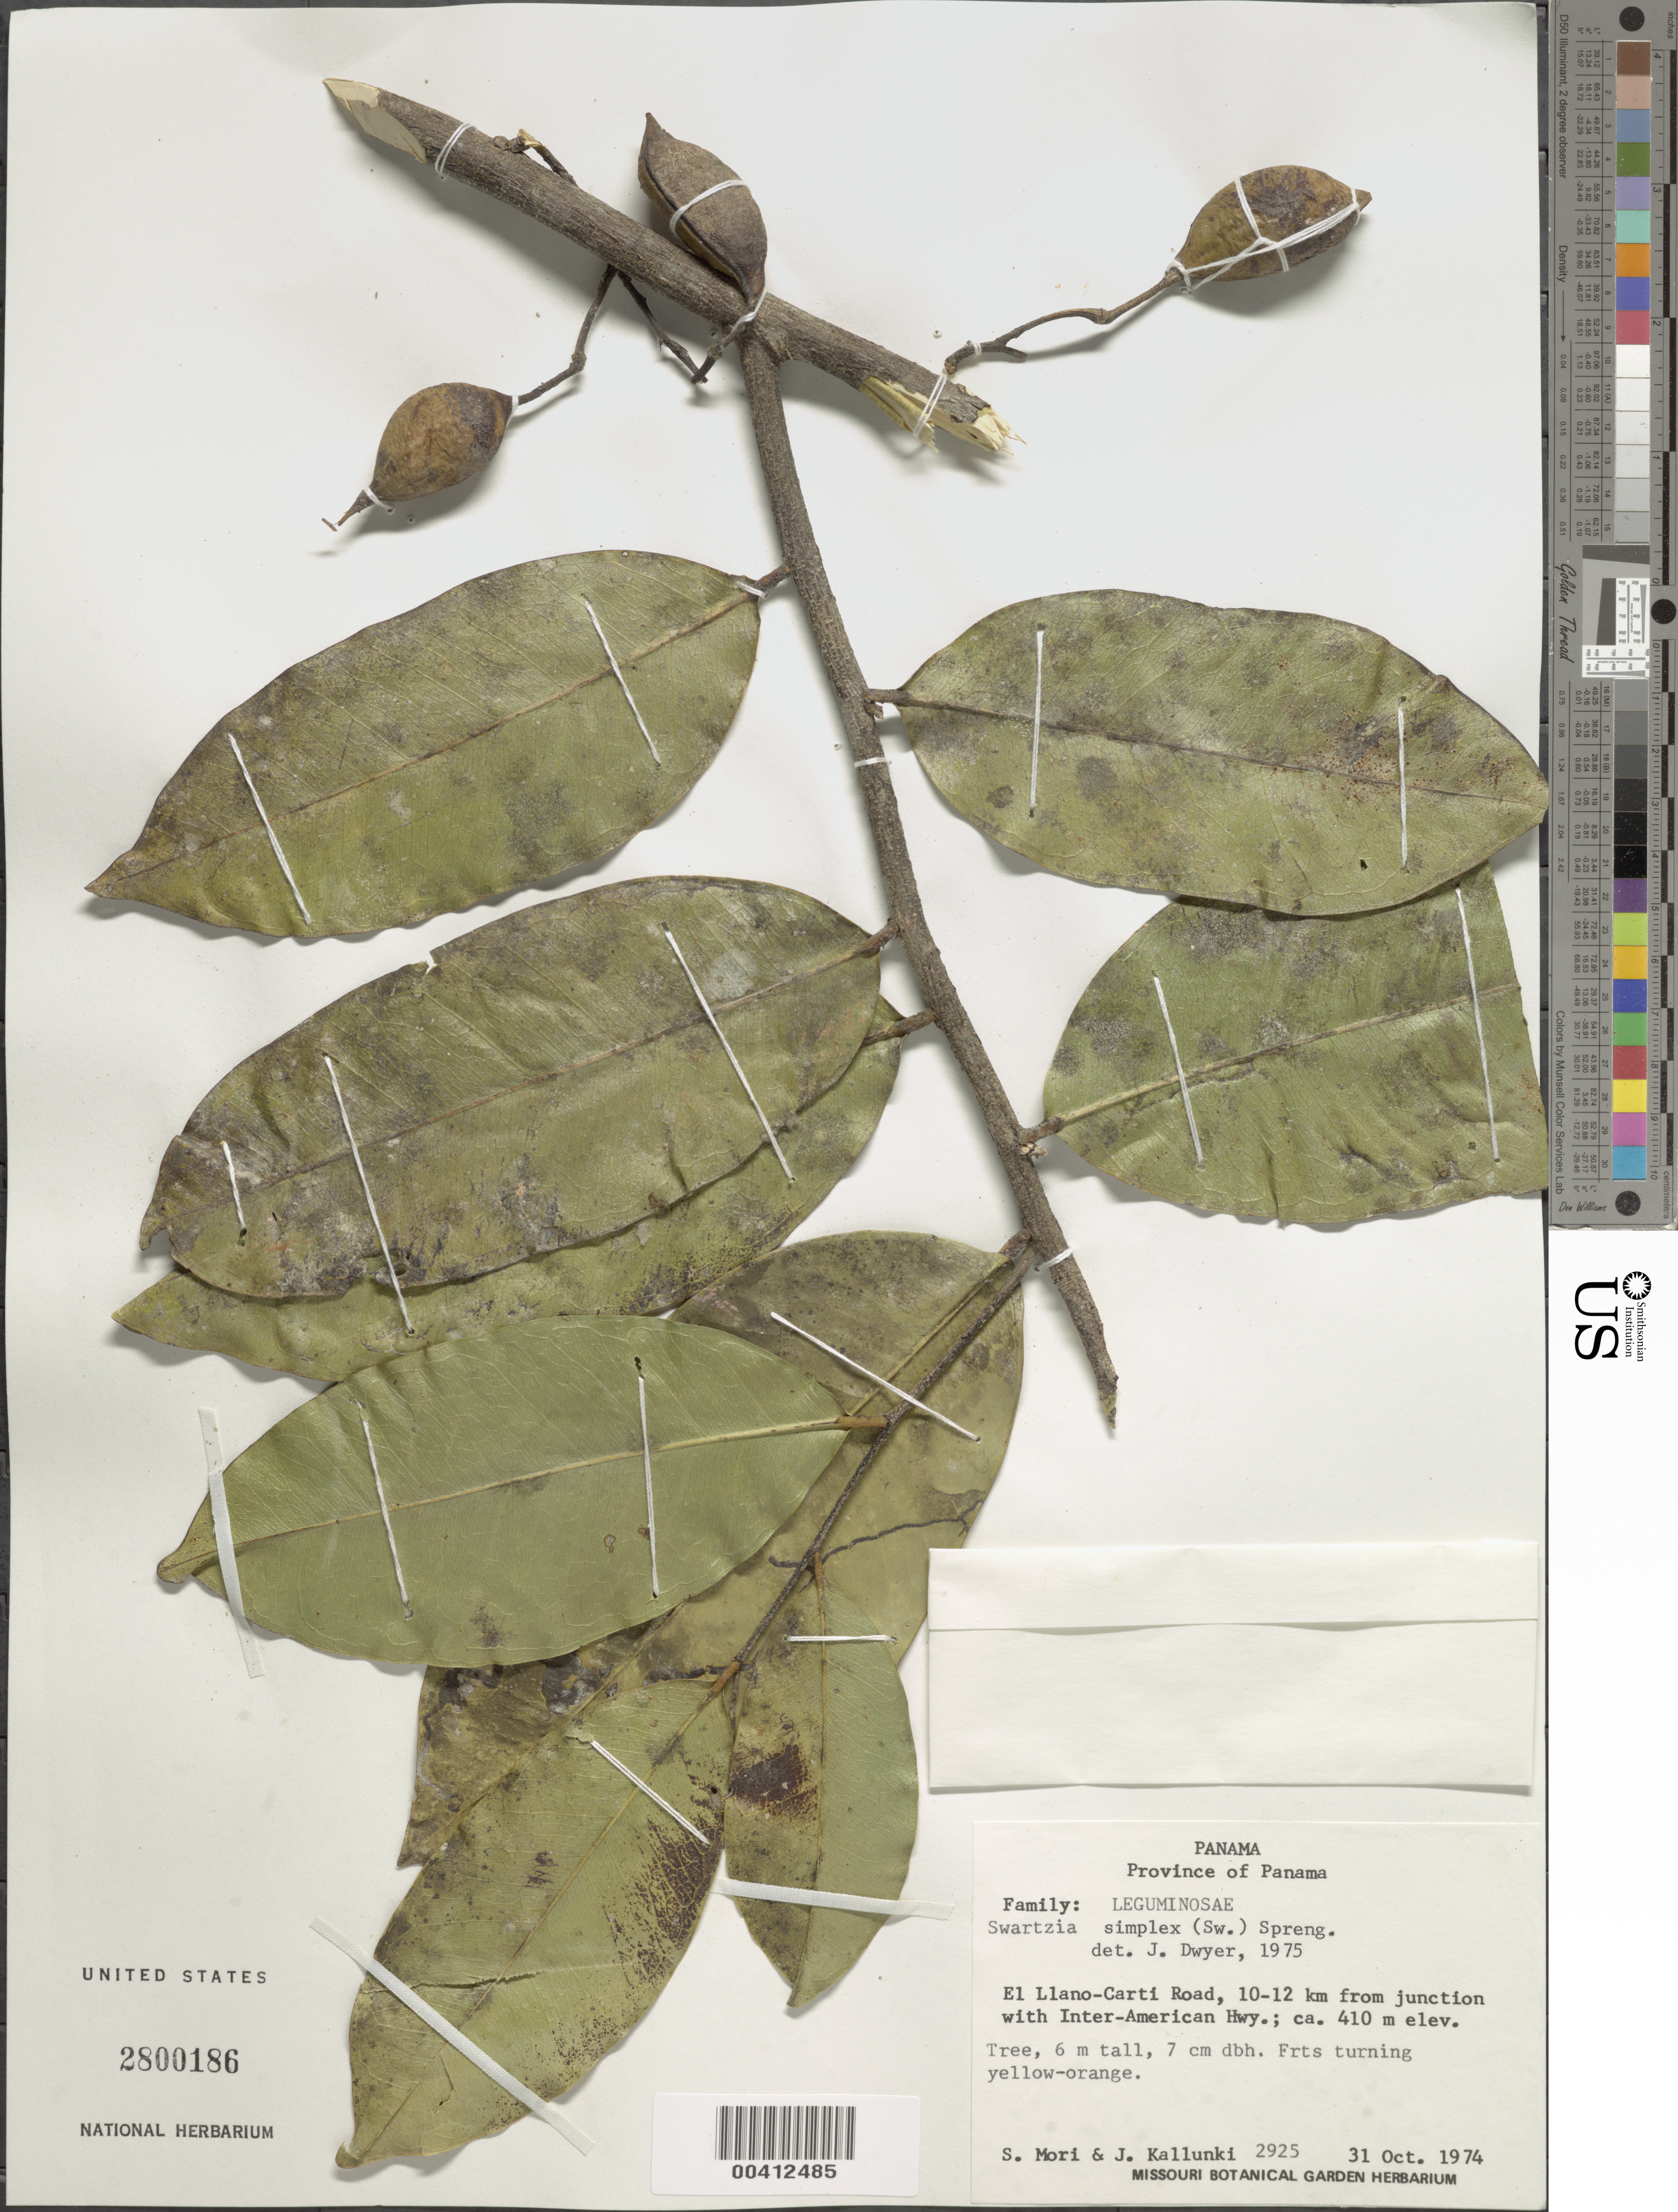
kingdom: Plantae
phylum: Tracheophyta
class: Magnoliopsida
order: Fabales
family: Fabaceae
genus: Swartzia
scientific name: Swartzia simplex var. ochnacea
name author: (DC.) R.S. Cowan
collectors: S. Mori & J. Kallunki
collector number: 2925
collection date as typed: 31 Oct 1974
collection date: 1974-10-31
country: Panama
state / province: Panamá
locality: El Llano-Carti road., 10-12 km from jct. with inter-American Hwy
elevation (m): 410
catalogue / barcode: US 2800186